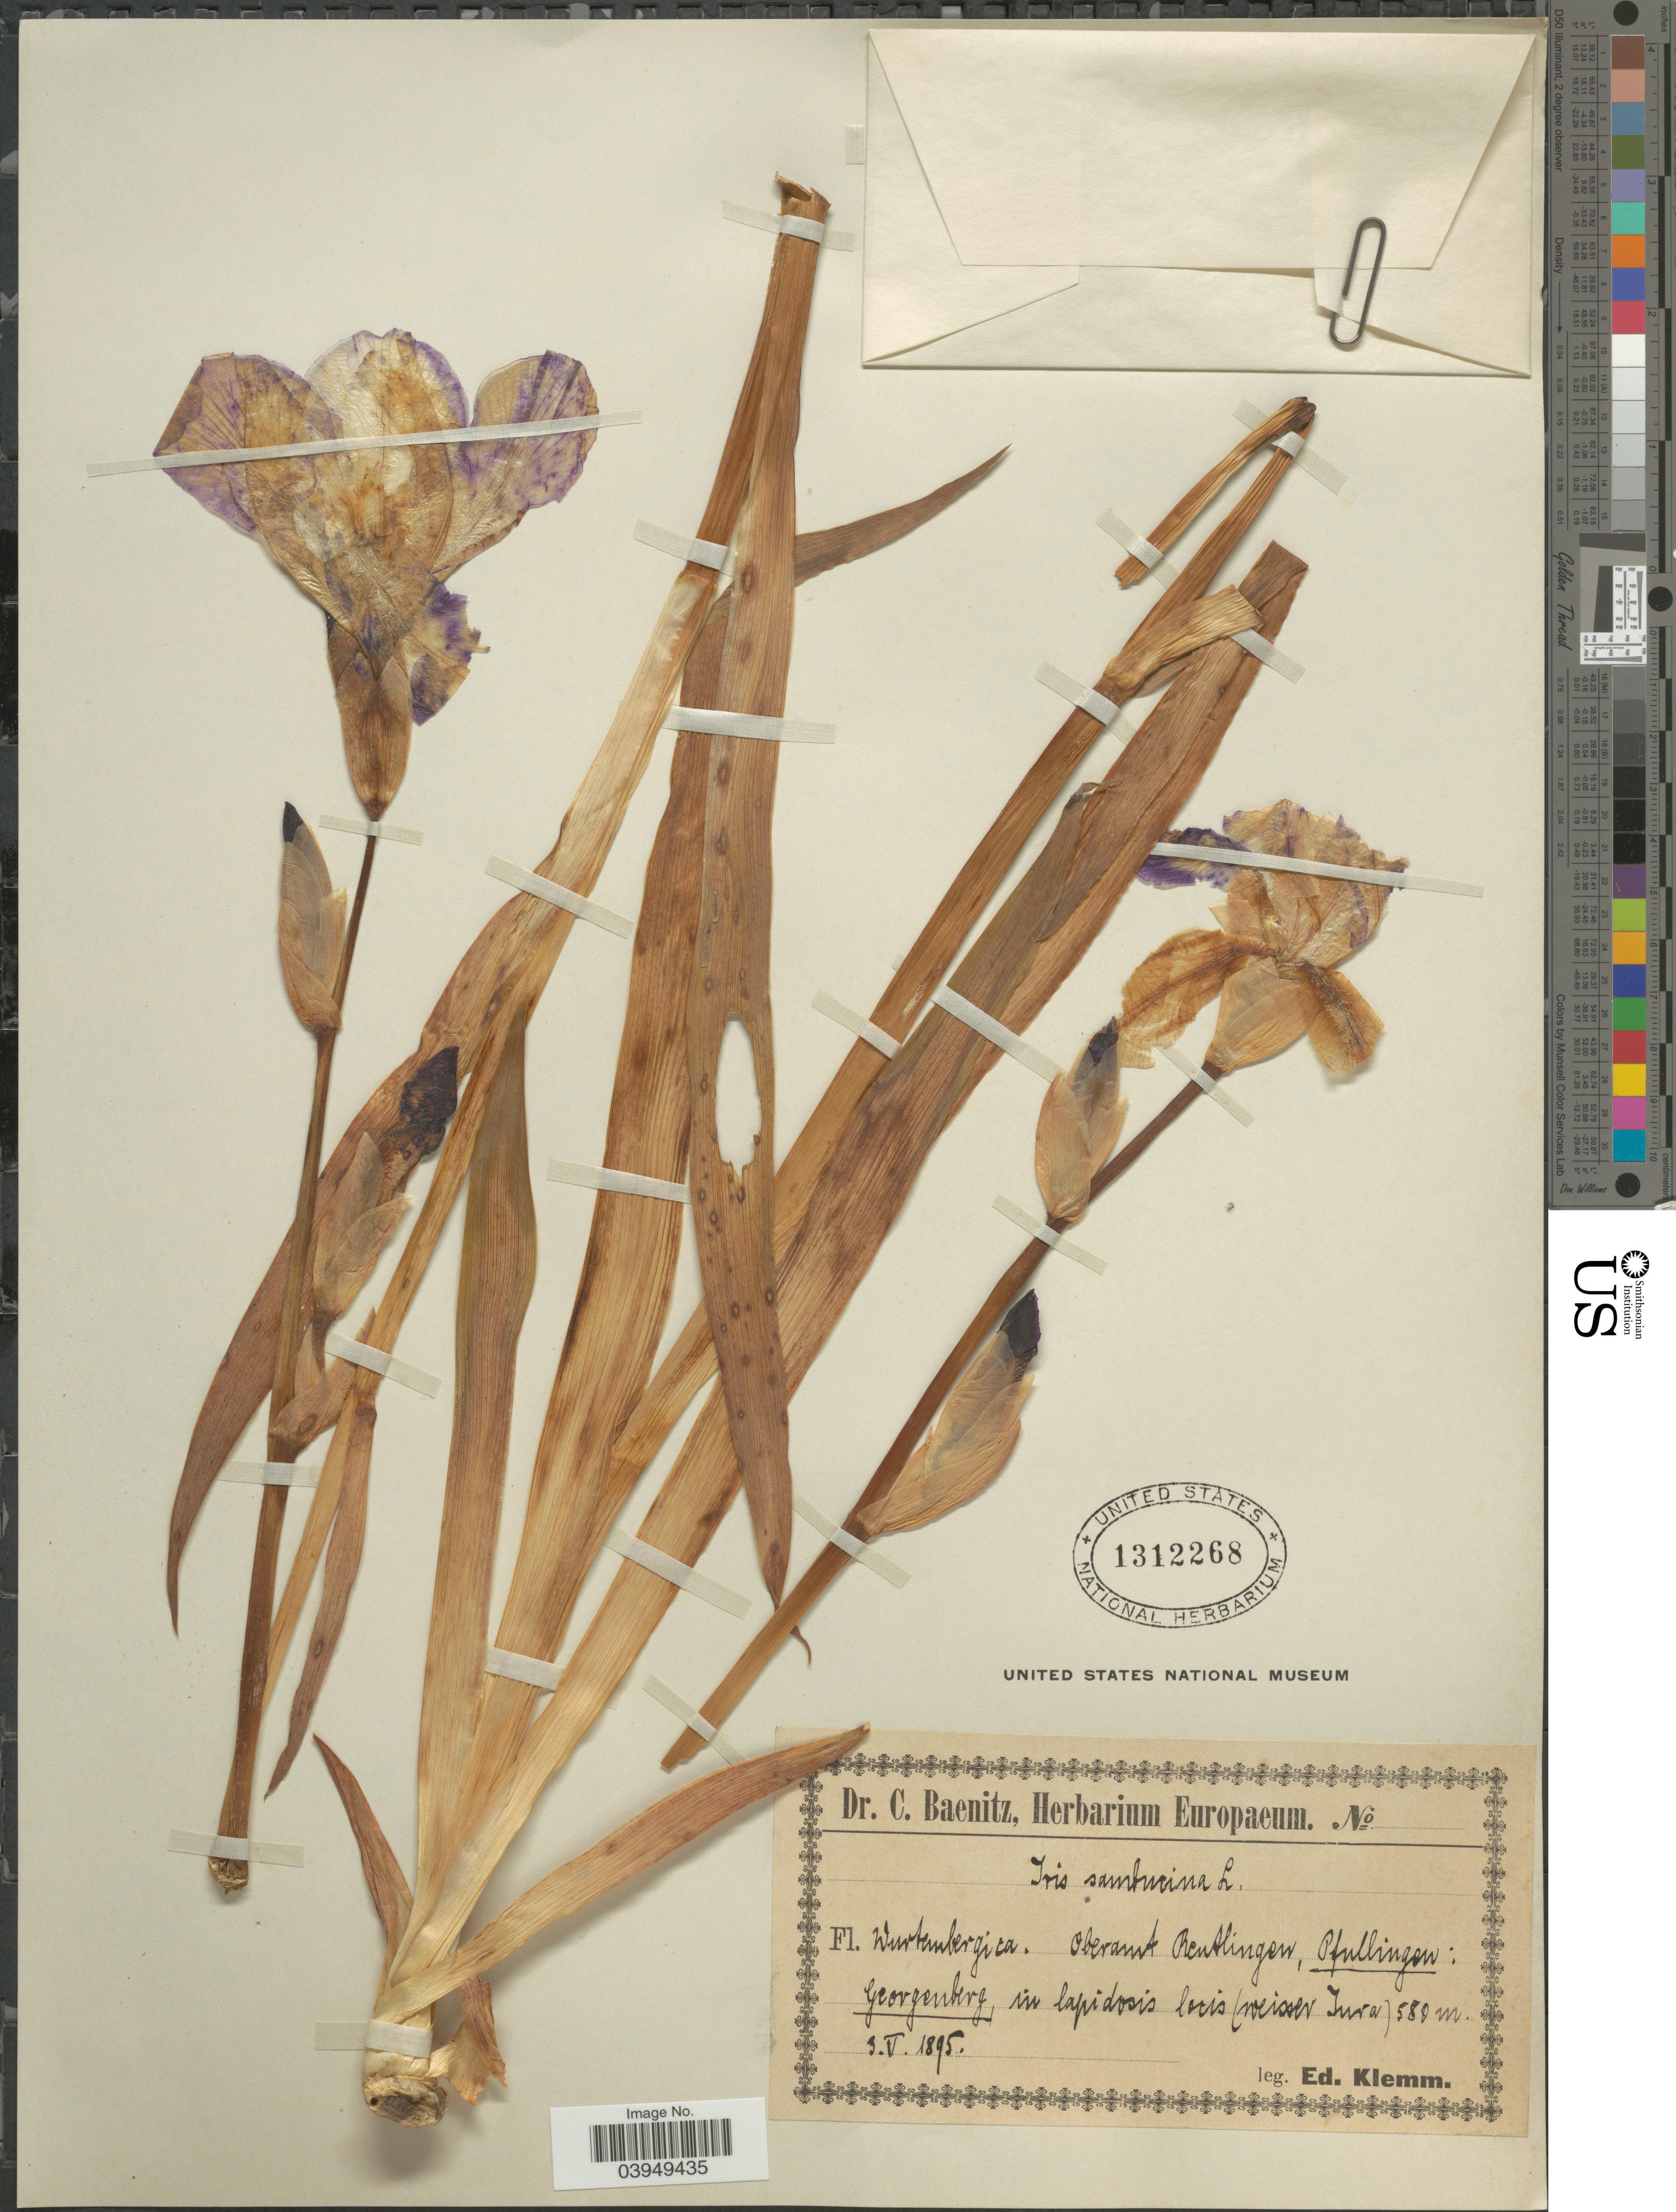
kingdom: Plantae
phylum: Tracheophyta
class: Liliopsida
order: Asparagales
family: Iridaceae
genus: Iris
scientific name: Iris sambucina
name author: L.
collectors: E. Klemm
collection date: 1895-05-03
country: Germany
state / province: Baden-Württemberg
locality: Wurtumbergica. Oberamt Reutlingen, Pfullingen: Georgenberg, in lapidosis locis (weisser Tura).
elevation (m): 580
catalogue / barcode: US 1312268